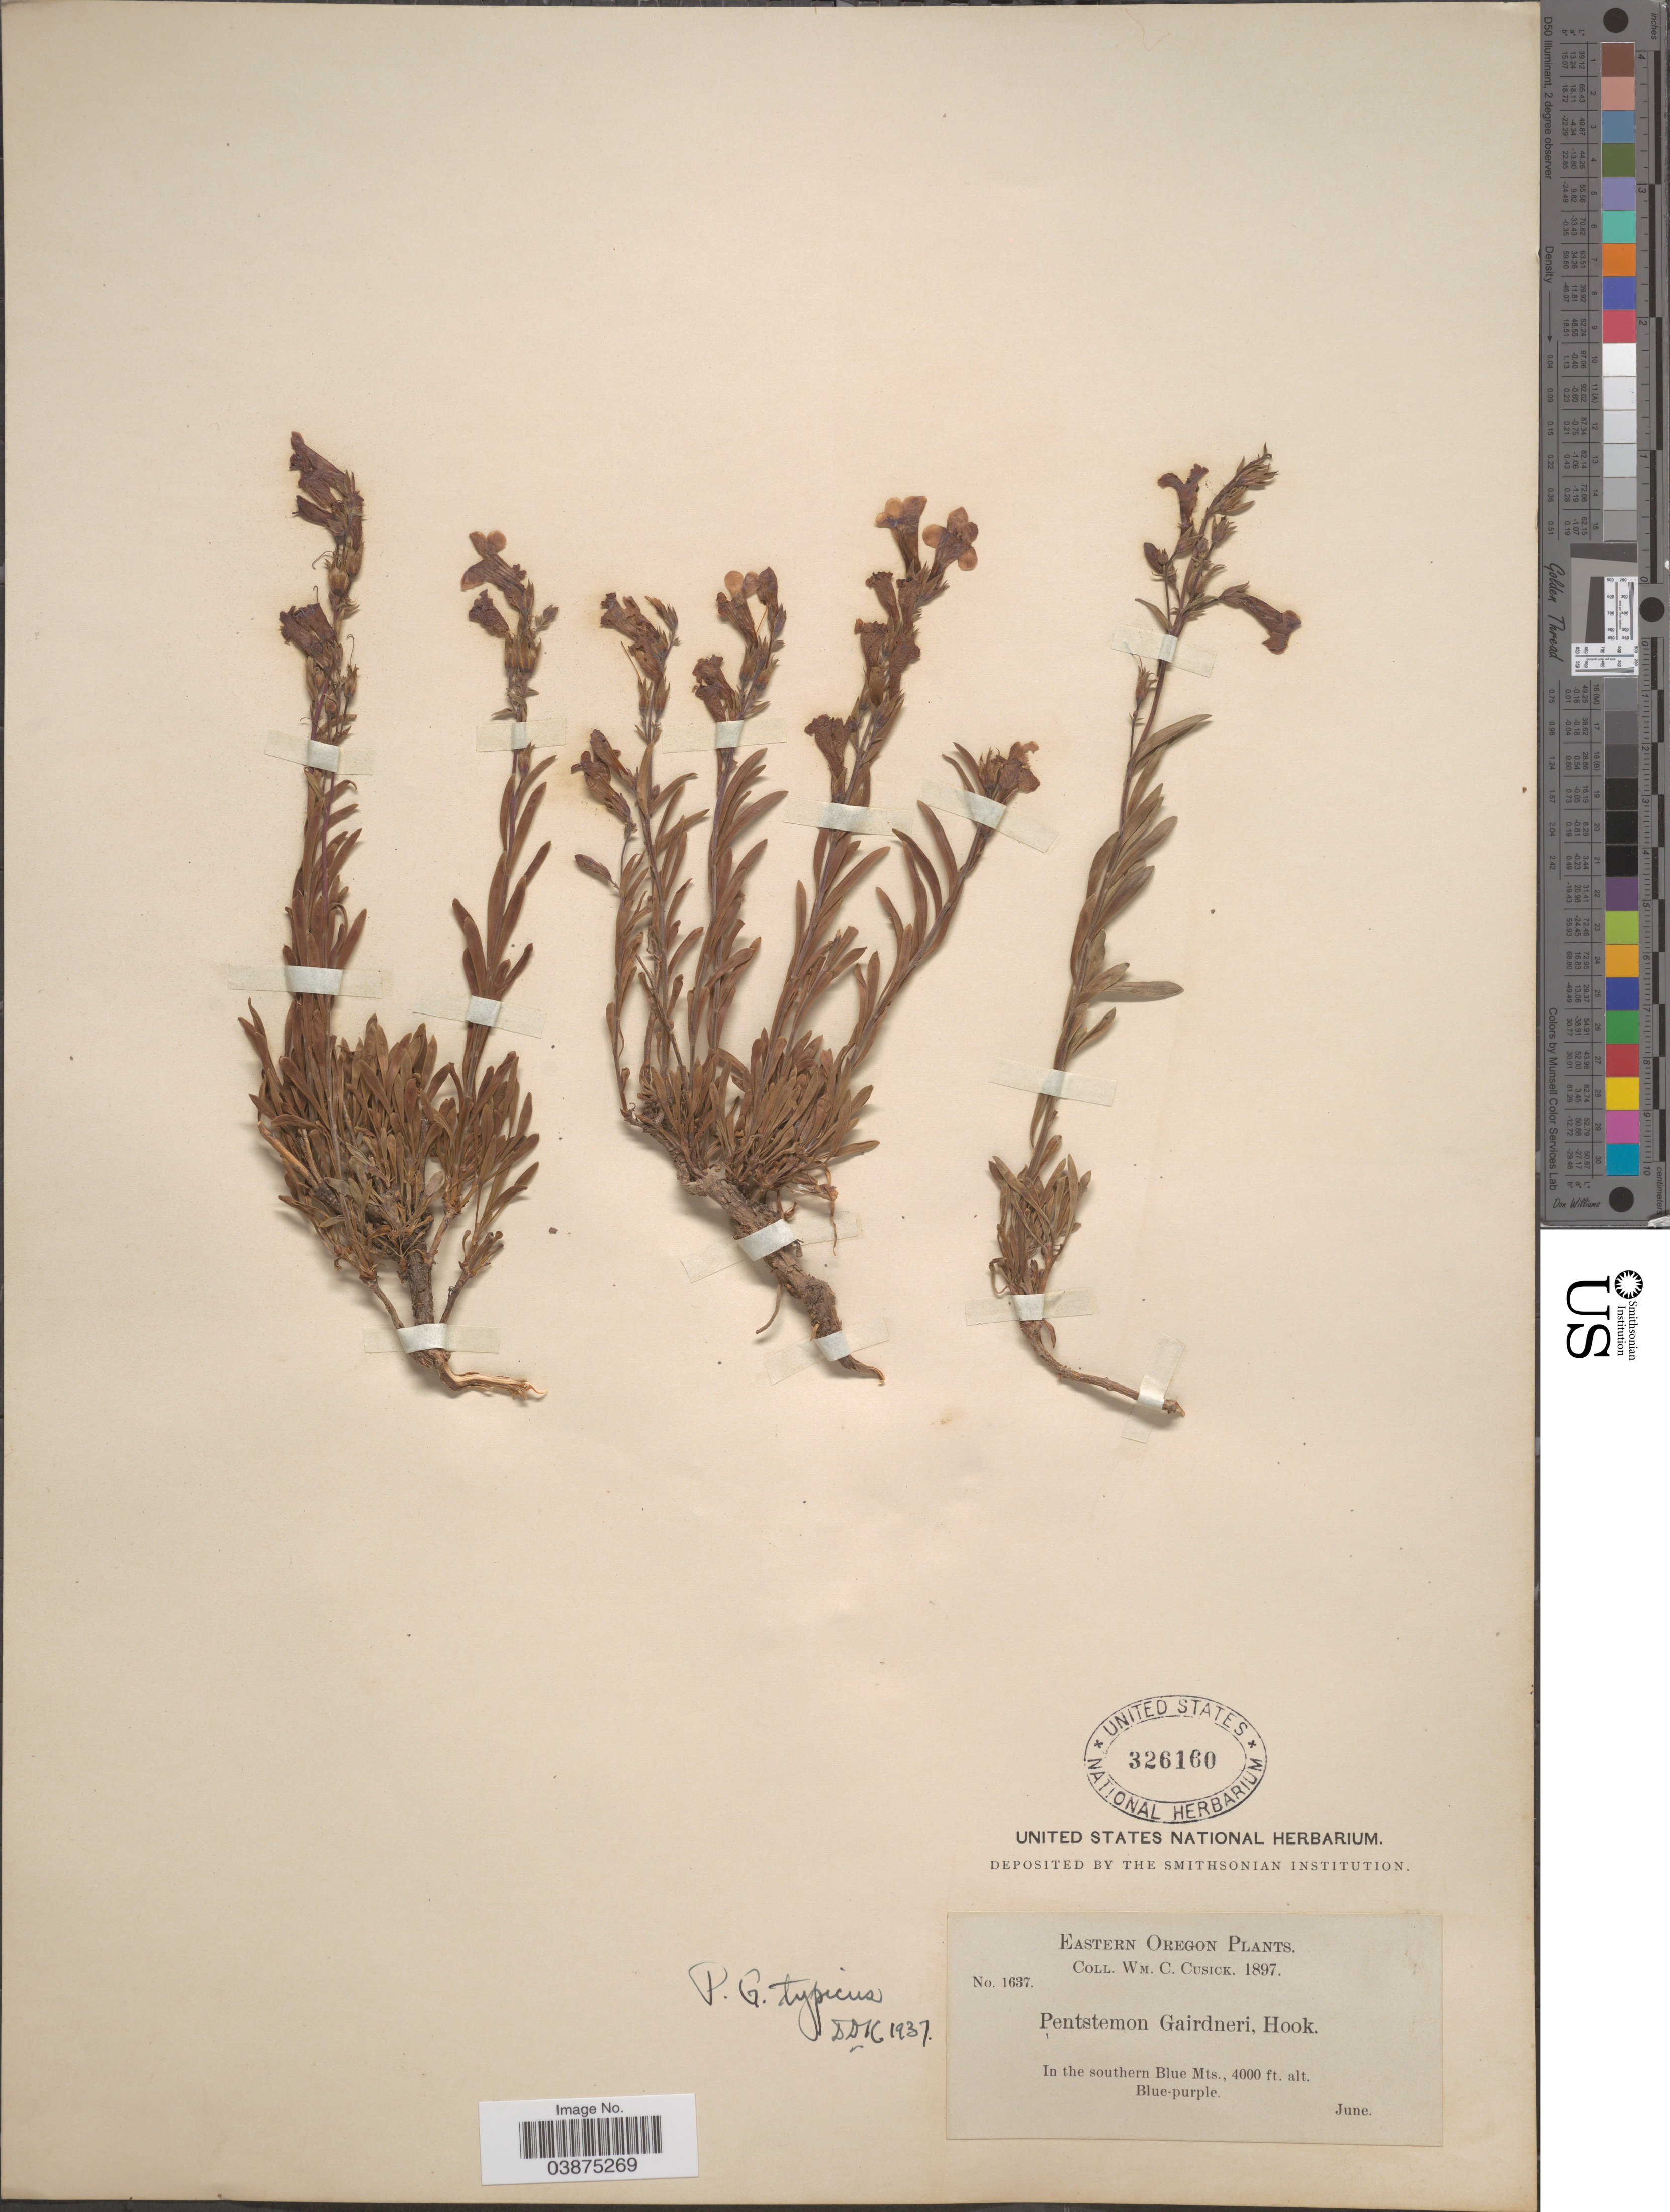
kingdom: Plantae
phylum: Tracheophyta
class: Magnoliopsida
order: Lamiales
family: Plantaginaceae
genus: Penstemon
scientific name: Penstemon gairdneri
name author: Hook.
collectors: W. C. Cusick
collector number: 1637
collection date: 1897-06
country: United States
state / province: Oregon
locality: Eastern Oregon. In the southern Blue Mts.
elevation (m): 1219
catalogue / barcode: US 326160